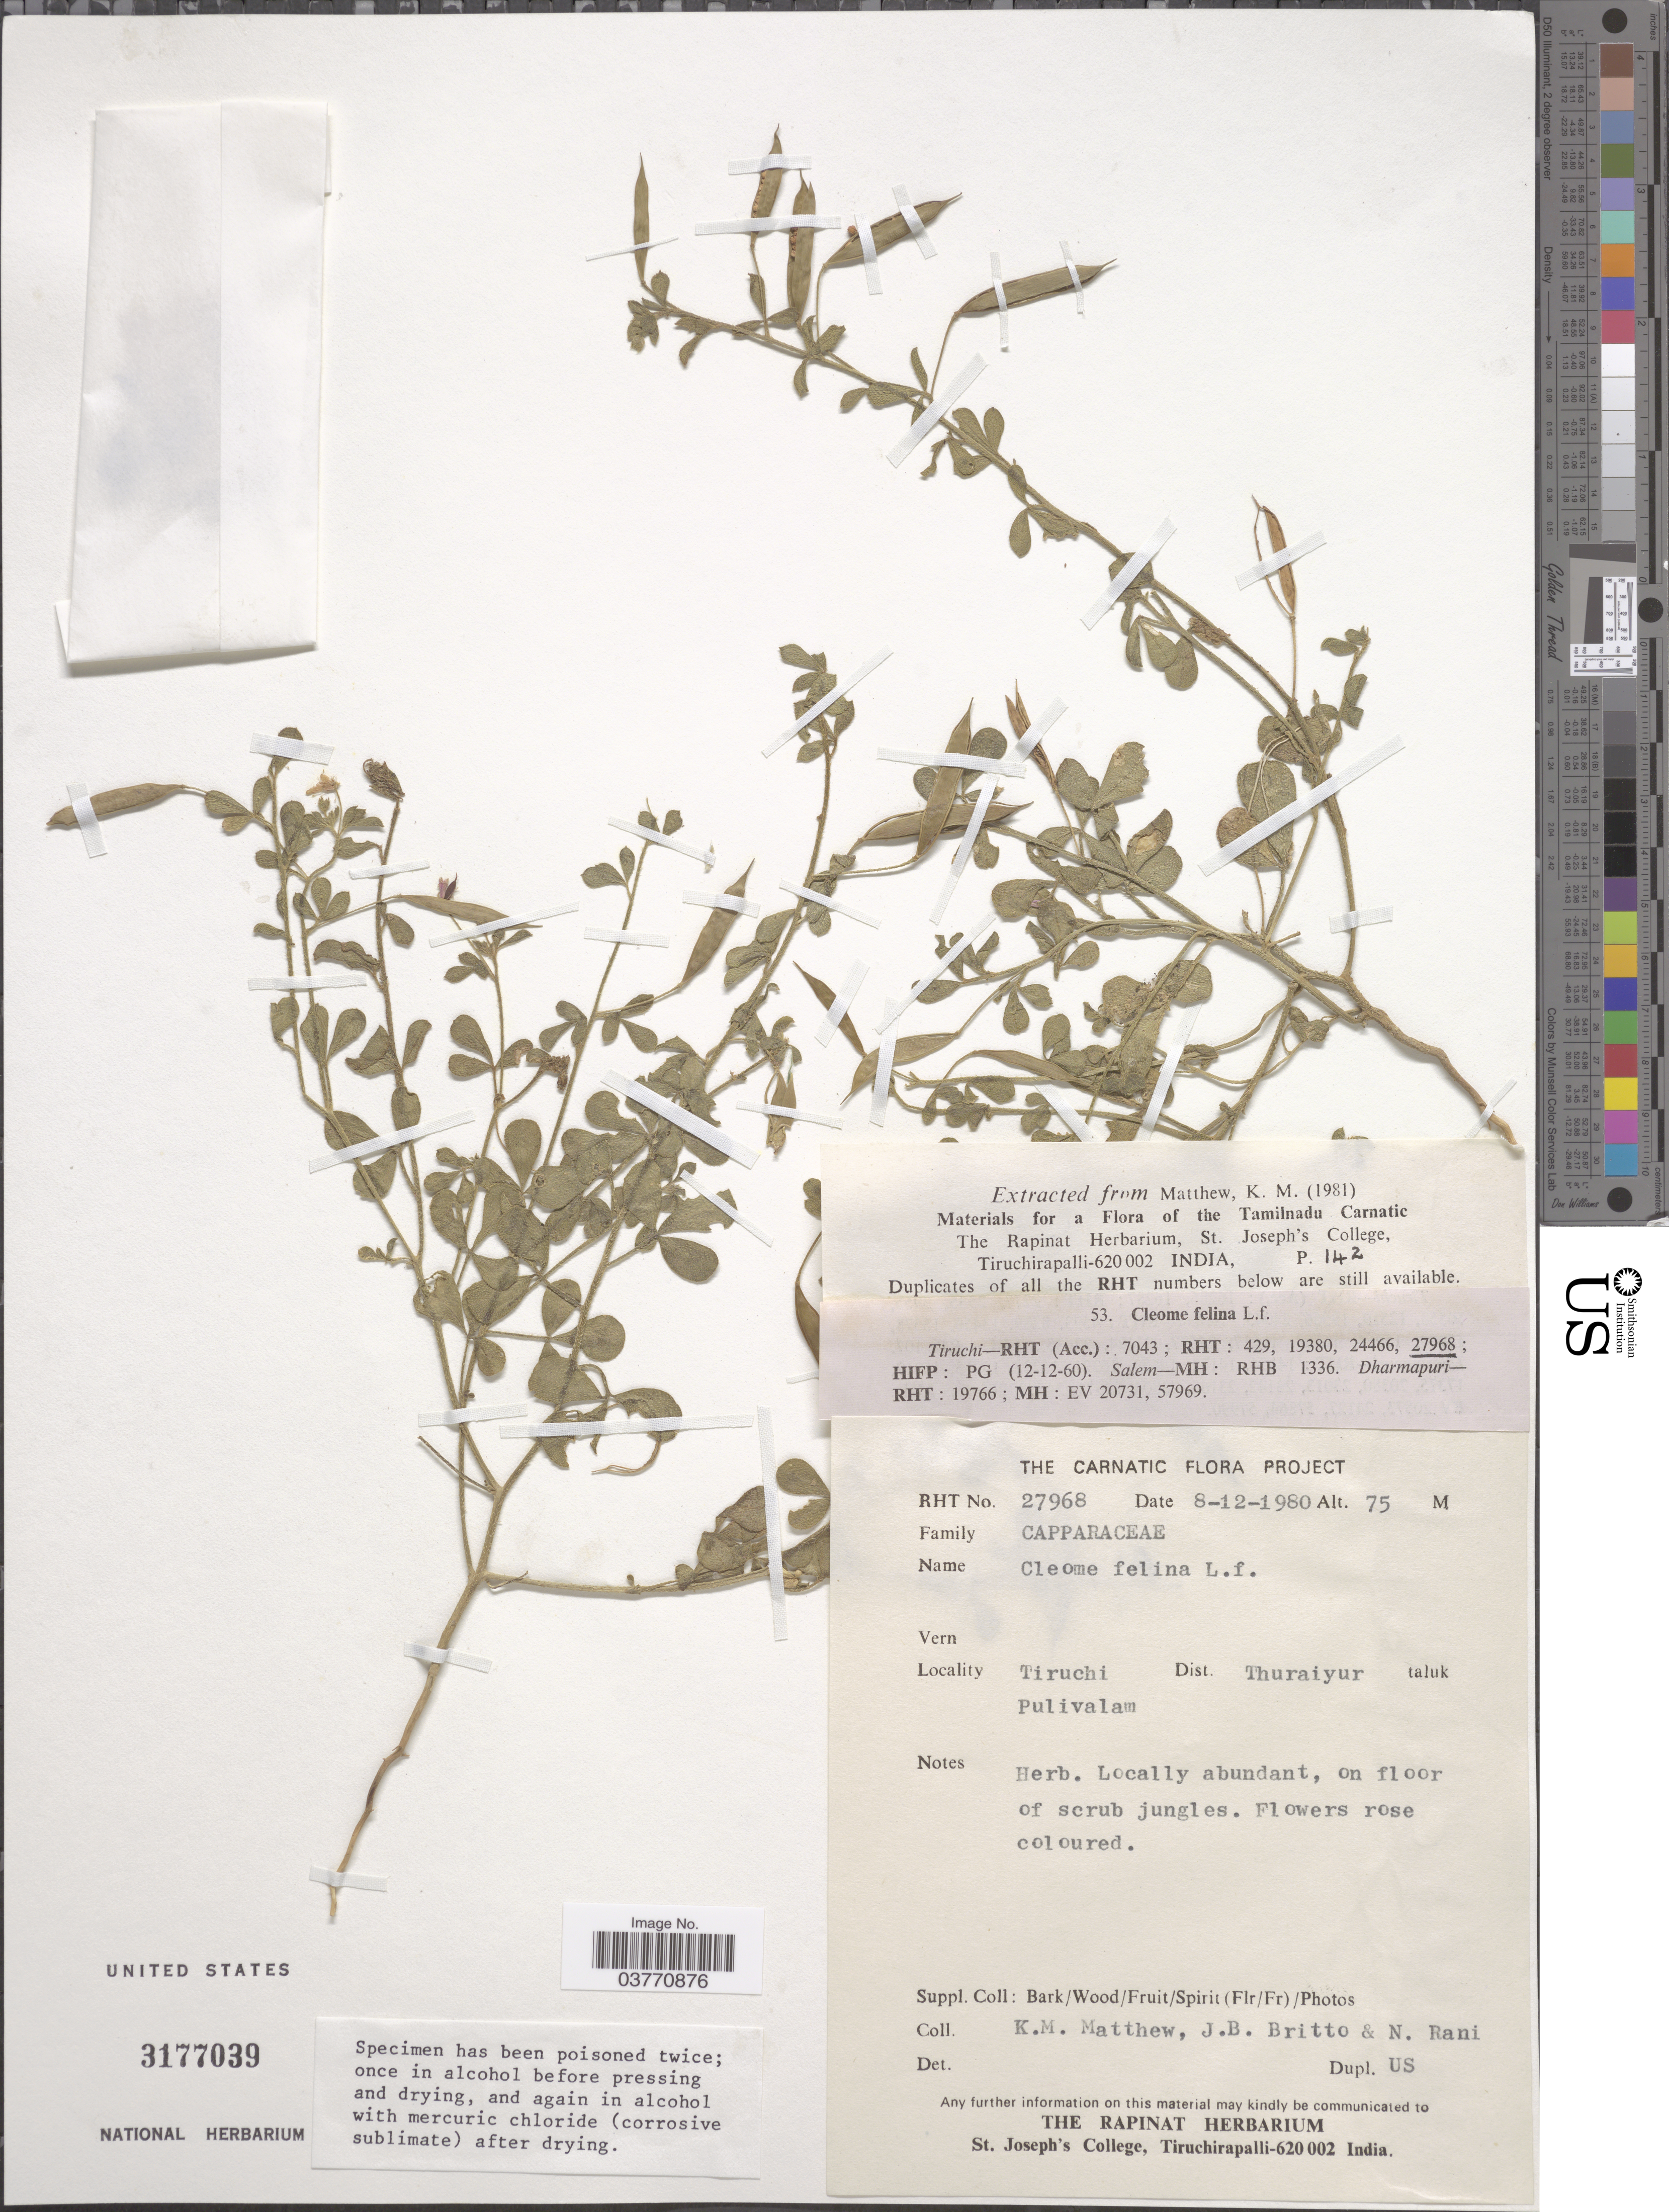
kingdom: Plantae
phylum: Tracheophyta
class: Magnoliopsida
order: Brassicales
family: Cleomaceae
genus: Corynandra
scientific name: Corynandra felina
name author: (L. f.) Cochrane & Iltis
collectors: K. M. Matthew, J. Britto & N. Rani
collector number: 27968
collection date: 1980-12-08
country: India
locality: Tiruchi Dist. Thuraiyur taluk Pulivalam.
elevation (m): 75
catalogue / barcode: US 3177039